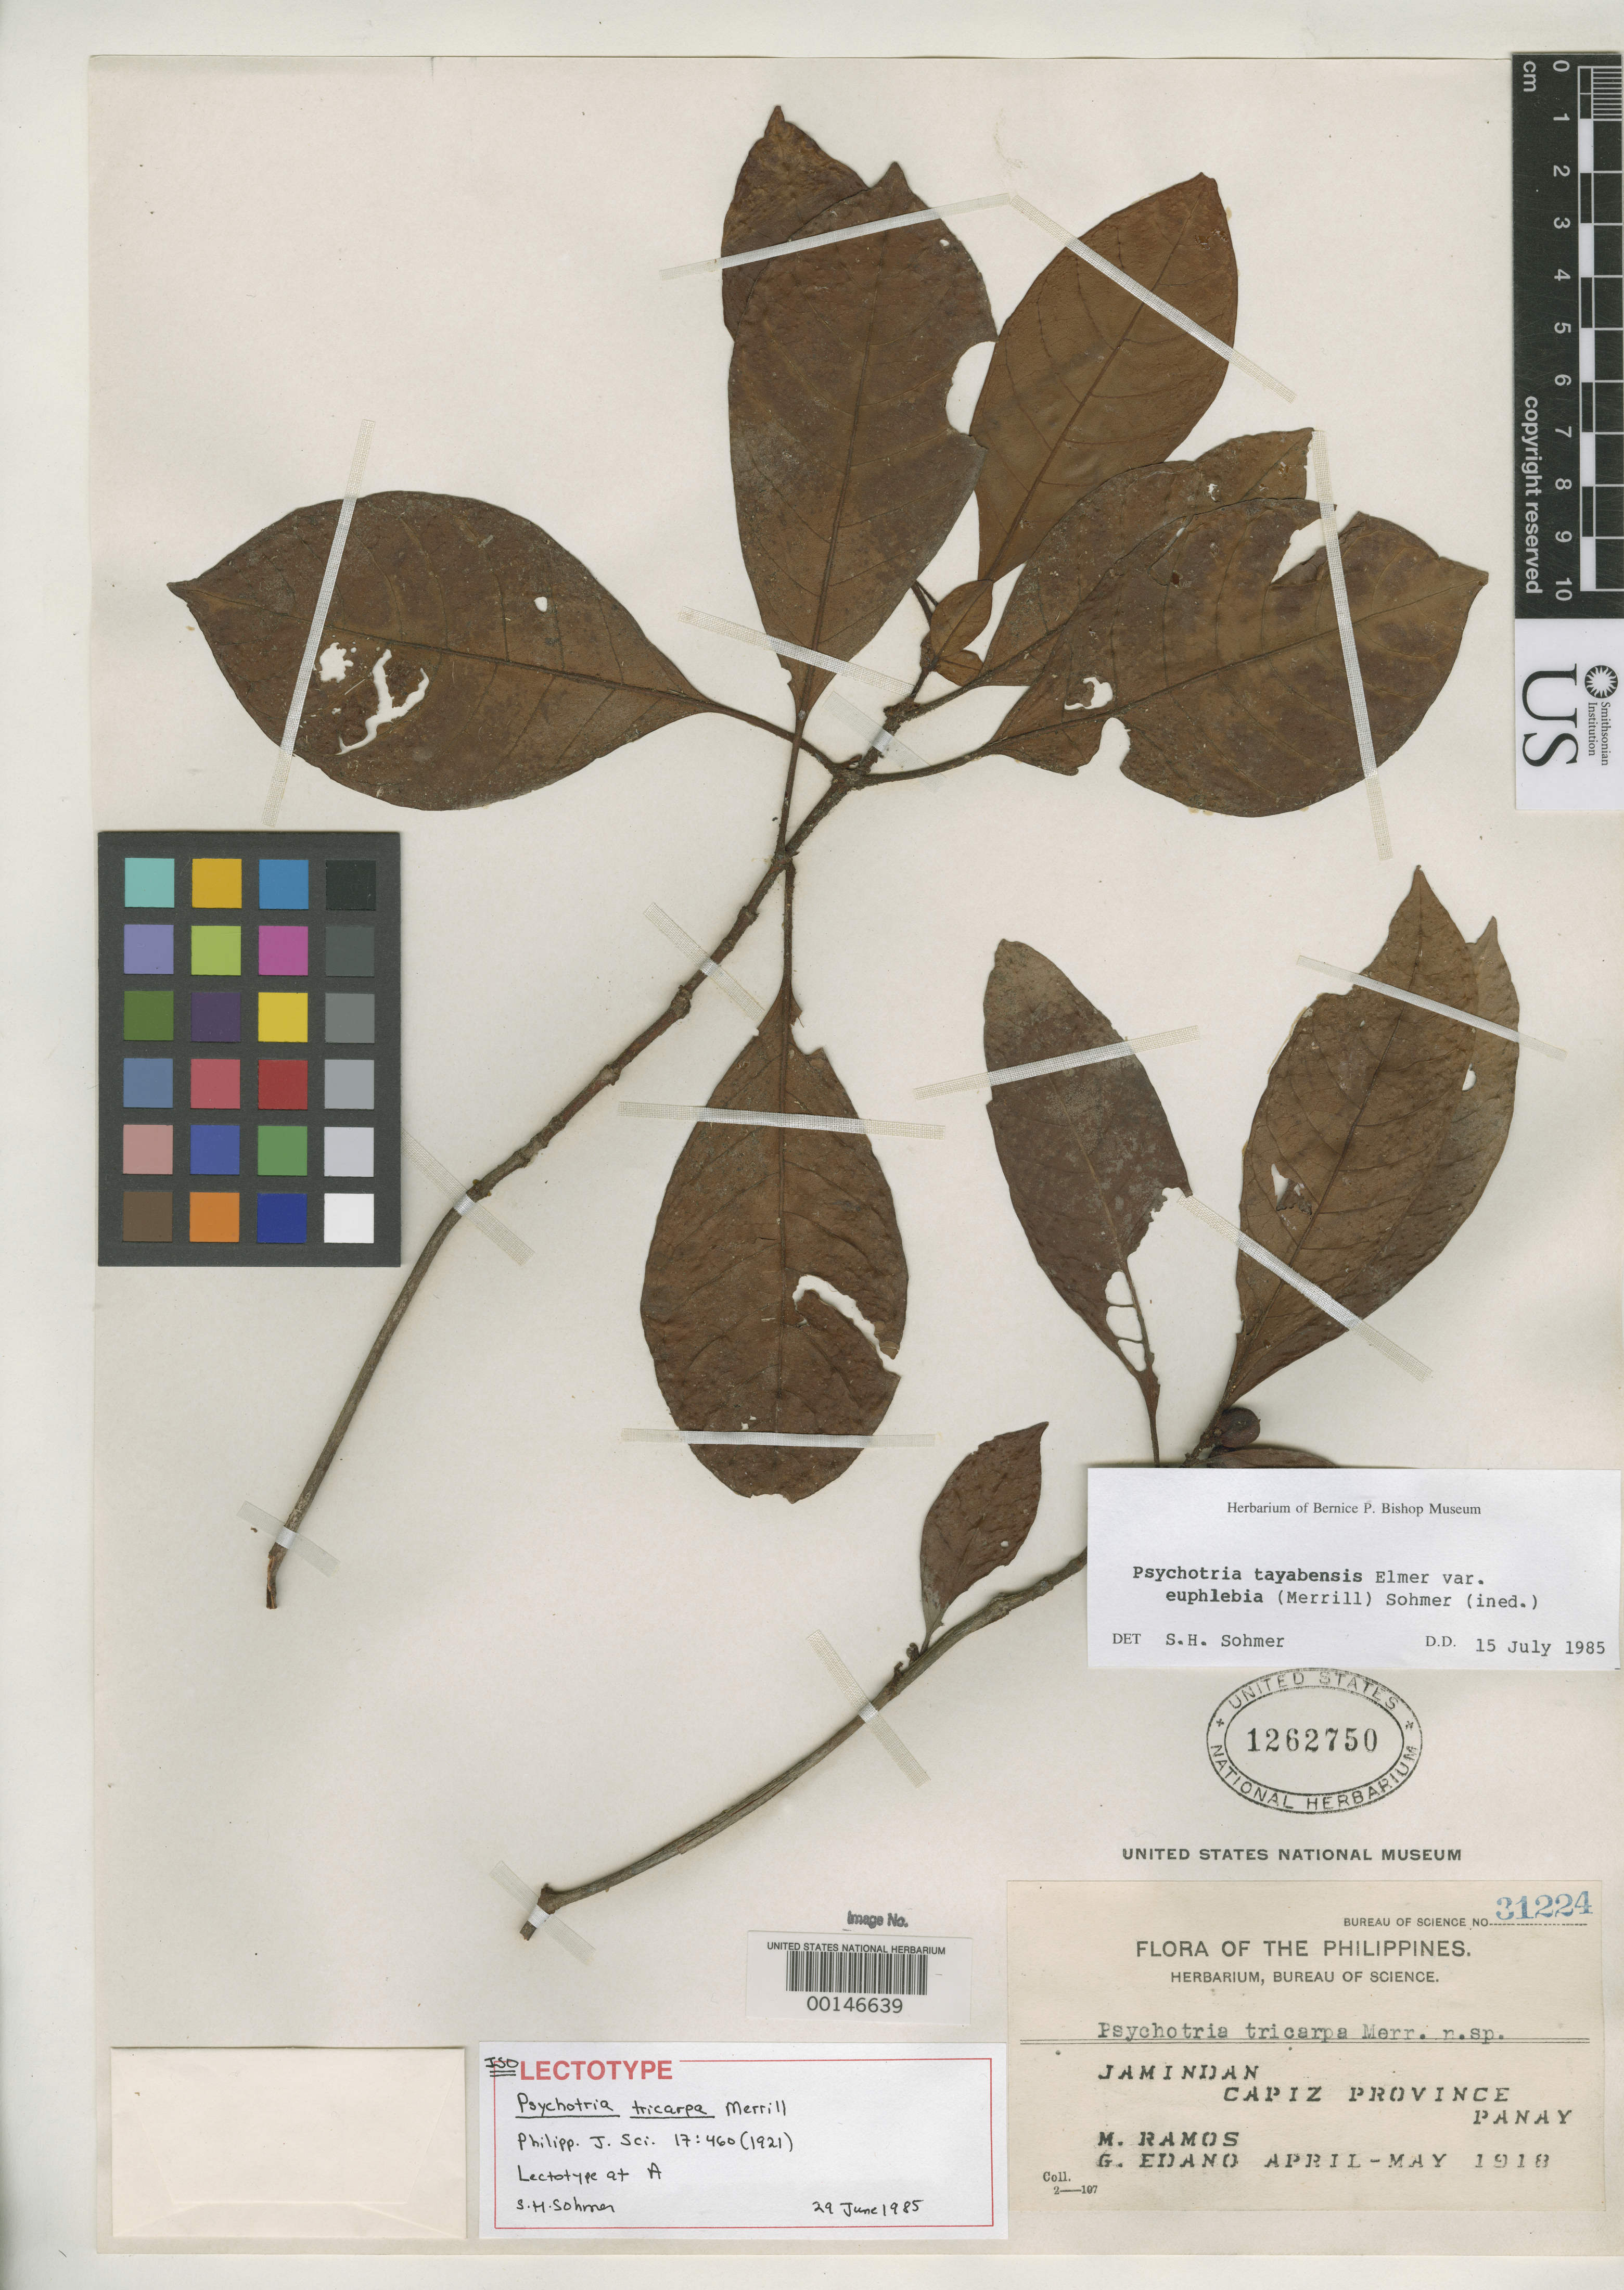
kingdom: Plantae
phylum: Tracheophyta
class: Magnoliopsida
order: Gentianales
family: Rubiaceae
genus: Psychotria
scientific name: Psychotria tricarpa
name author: Merr.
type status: Isotype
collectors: M. Ramos & G. E. Edaño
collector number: Bur. Sci. 31224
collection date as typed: Apr 1918 to -- May 1918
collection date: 1918-04/1918-05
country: Philippines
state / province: Western Visayas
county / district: Capiz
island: Panay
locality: Jamindan.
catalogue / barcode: US 1262750